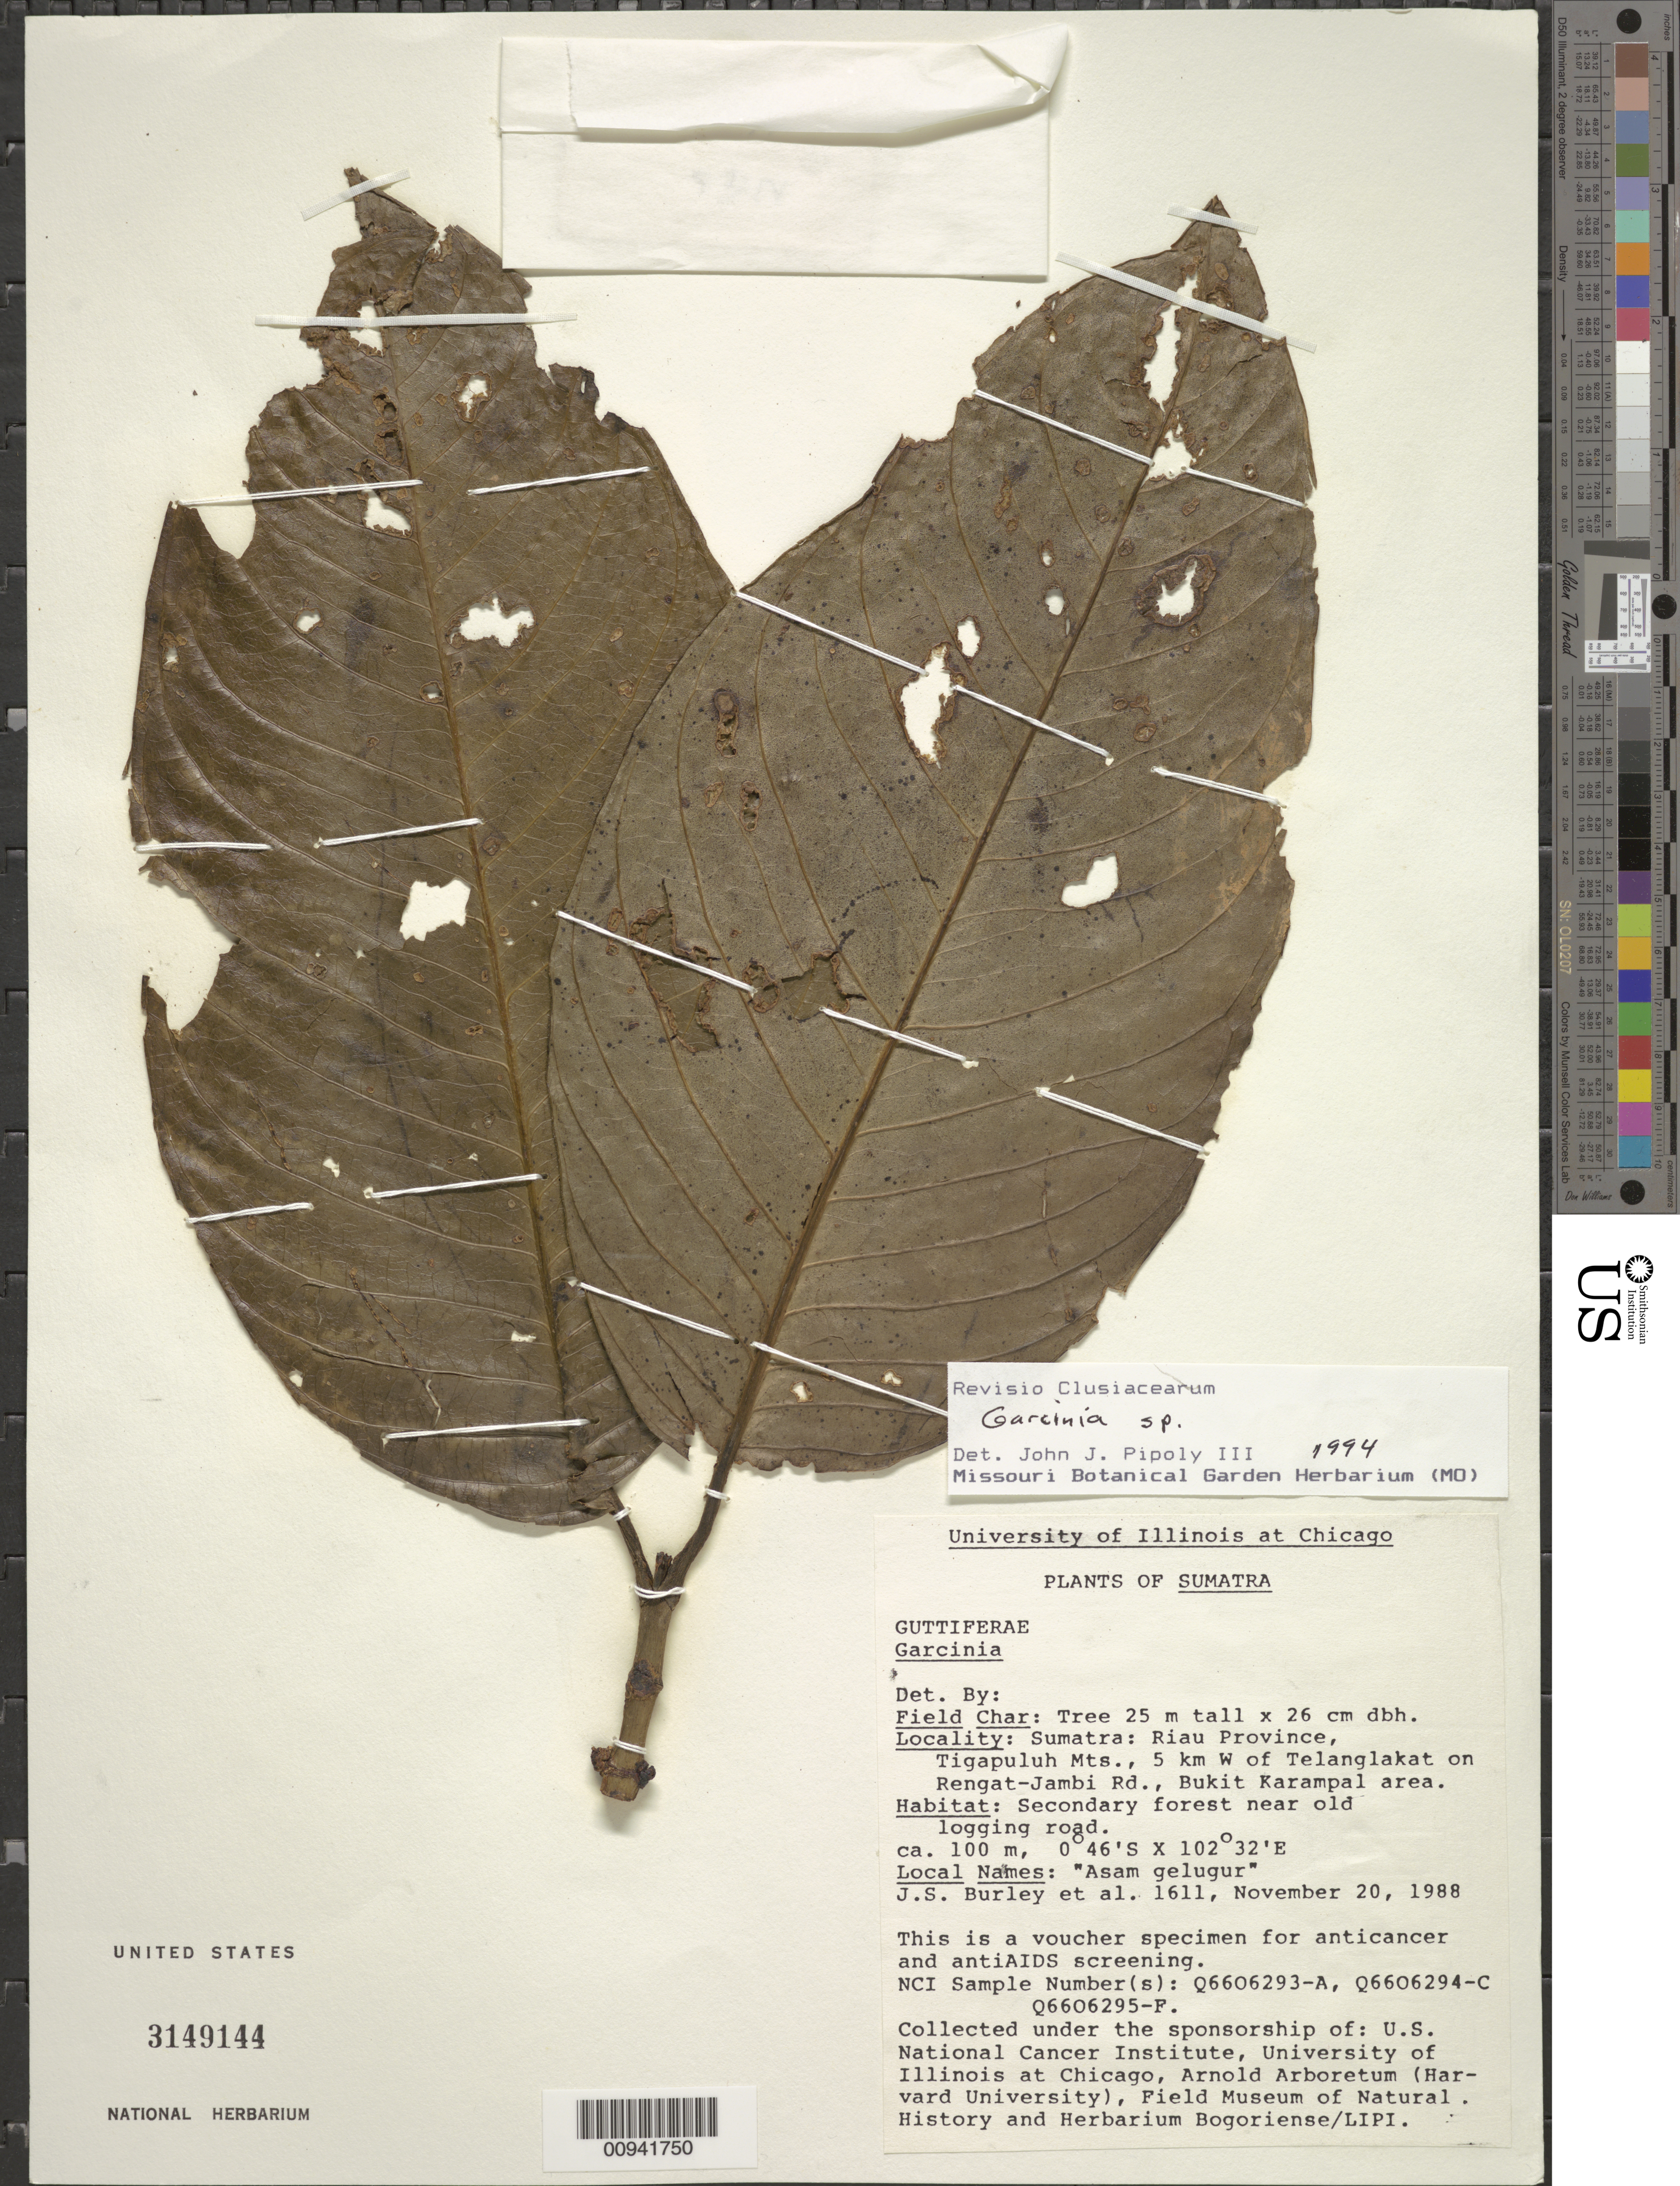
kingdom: Plantae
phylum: Tracheophyta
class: Magnoliopsida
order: Malpighiales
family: Clusiaceae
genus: Garcinia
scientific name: Garcinia sp.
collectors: J. S. Burley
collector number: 1611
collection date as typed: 20 Nov 1988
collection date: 1988-11-20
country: Indonesia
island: Sumatra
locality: Riau Province, Tigapuluh Mts., 5km W of Telanglakat on Rengat-Jambi Rd., Bukit Karampal area.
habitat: Secondary forest near old logging road.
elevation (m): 100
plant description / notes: Copied to EBDCS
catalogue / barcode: US 3149144